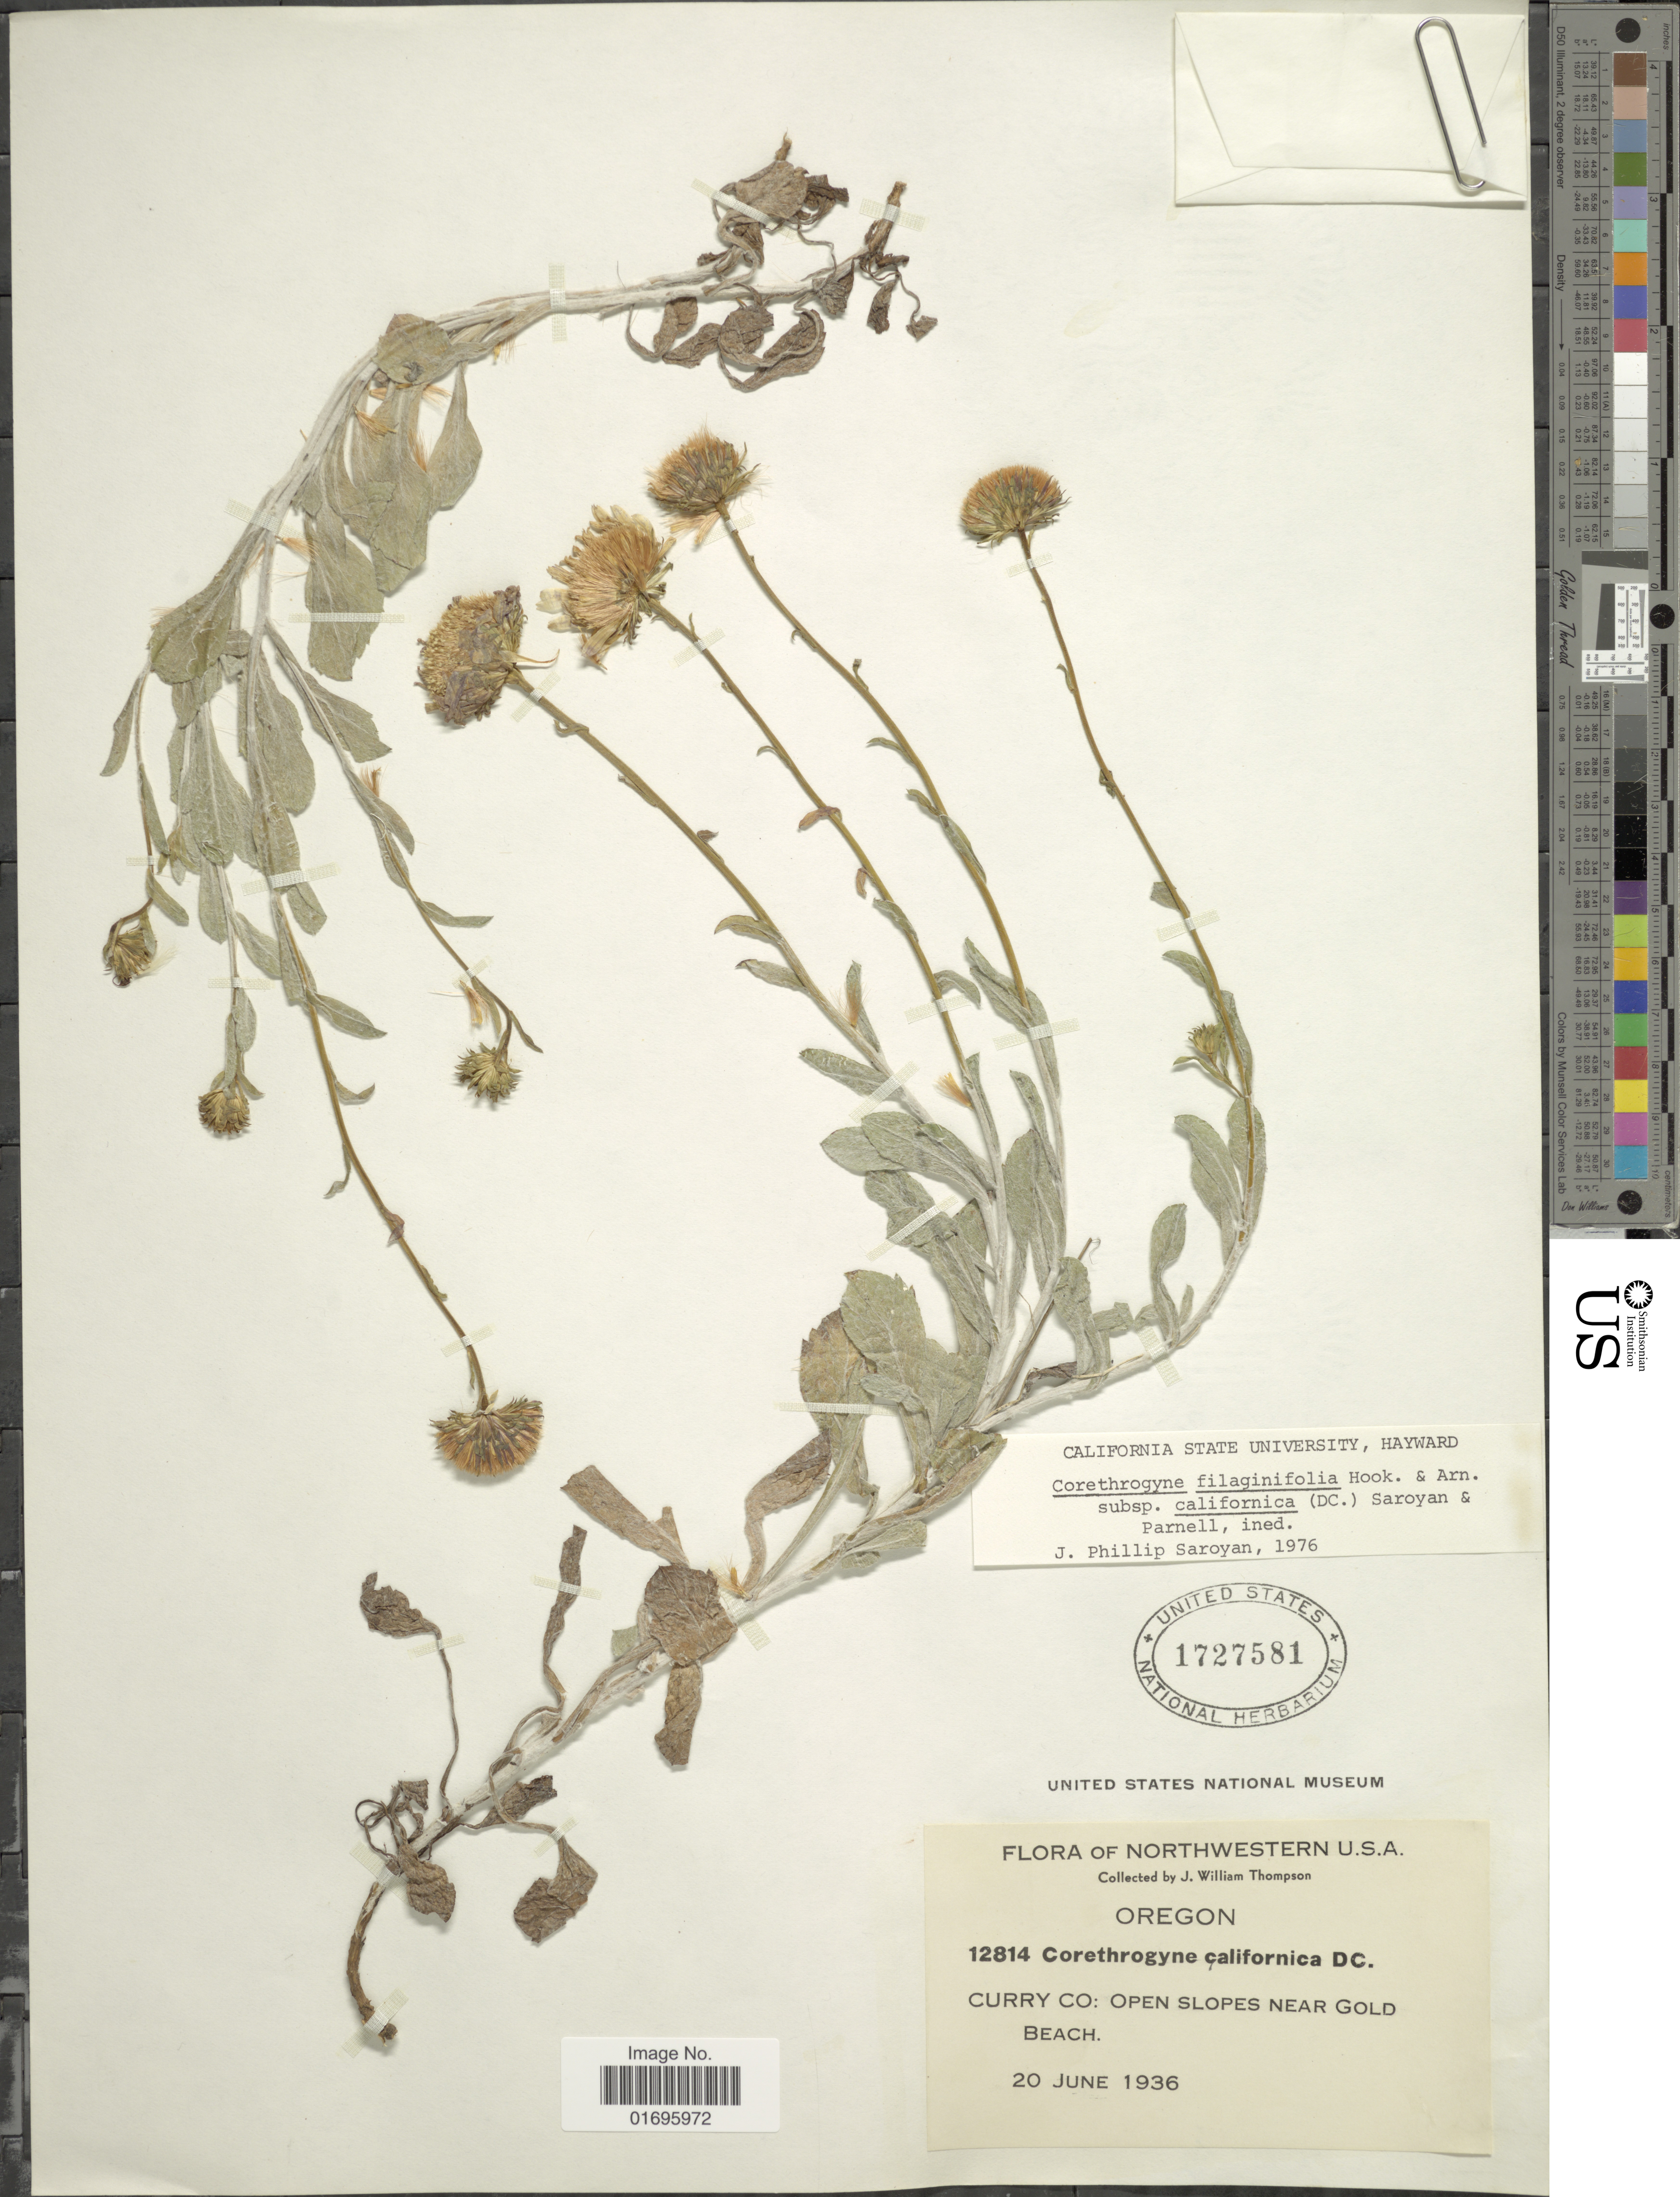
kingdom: Plantae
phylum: Tracheophyta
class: Magnoliopsida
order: Asterales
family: Asteraceae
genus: Corethrogyne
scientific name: Corethrogyne filaginifolia var. californica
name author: (DC.) Saroyan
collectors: J. W. Thompson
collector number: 12814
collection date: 1936-06-20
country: United States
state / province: Oregon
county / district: Curry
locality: Northwestern U.S.A. Oregon. Curry Co: Open slopes near Gold Beach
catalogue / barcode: US 1727581